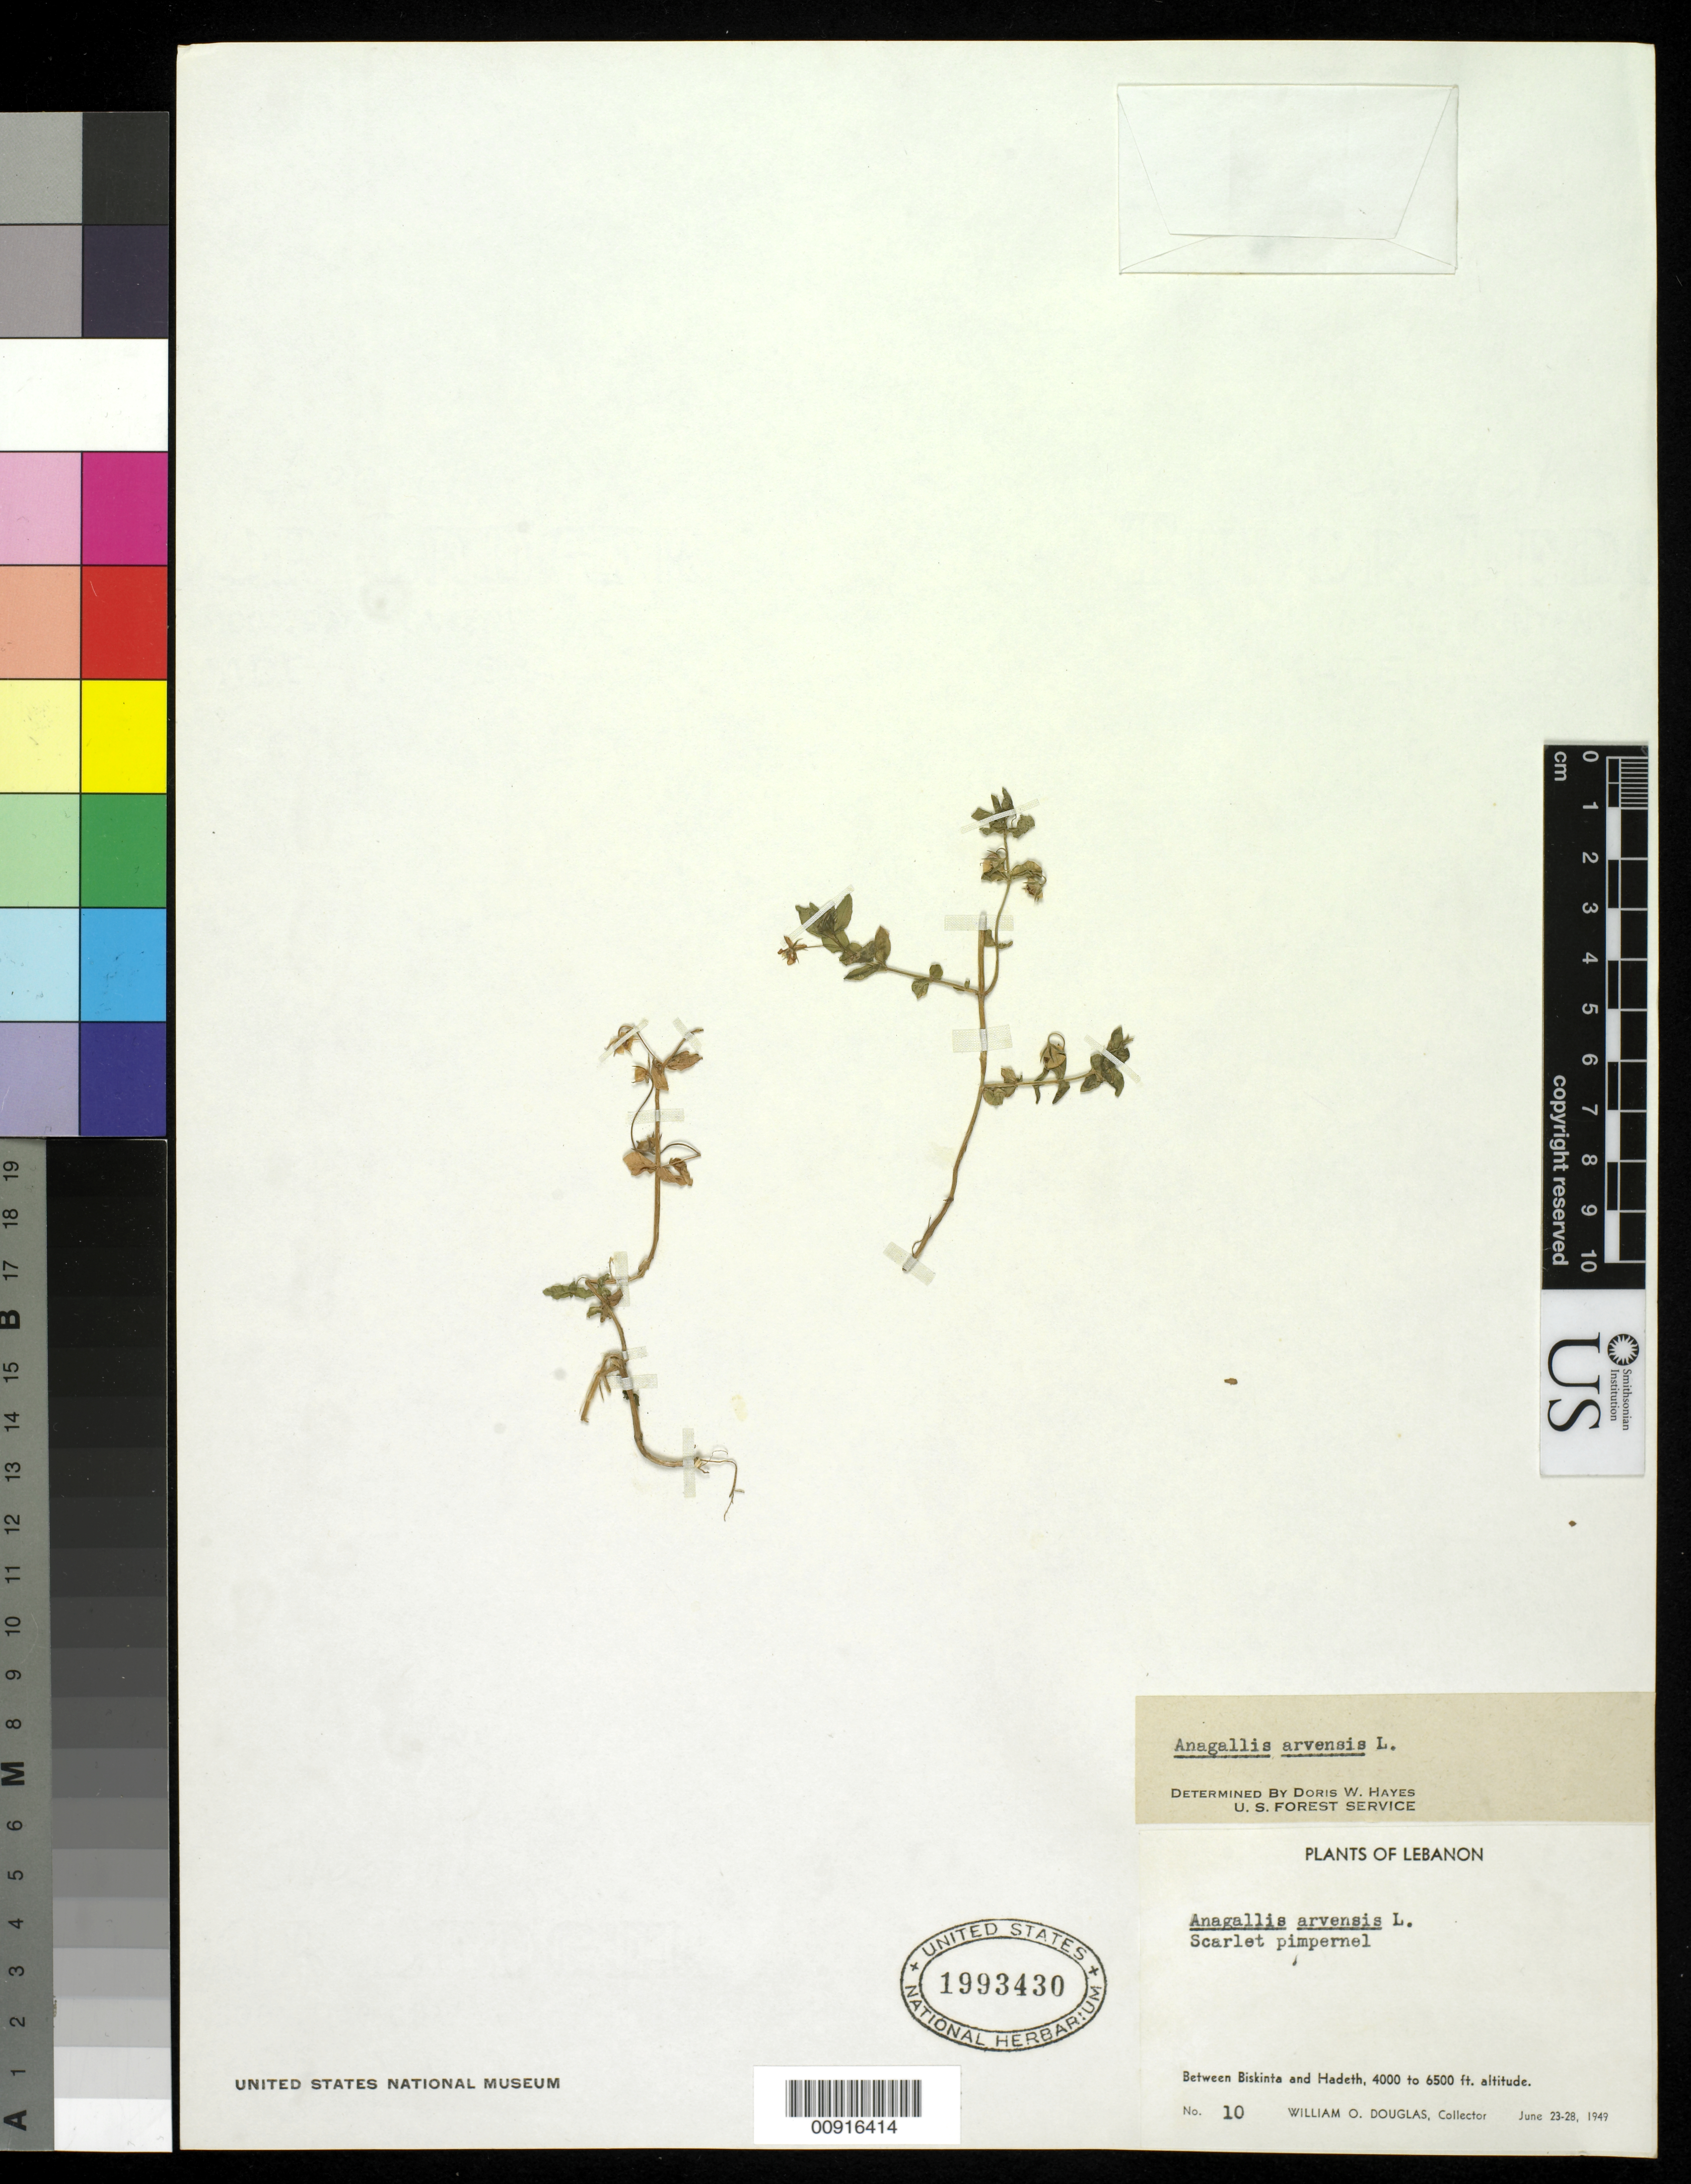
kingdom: Plantae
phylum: Tracheophyta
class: Magnoliopsida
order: Ericales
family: Primulaceae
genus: Anagallis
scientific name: Anagallis arvensis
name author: L.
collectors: W. Douglas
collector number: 10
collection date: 1949-06-23/1949-06-28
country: Lebanon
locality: Between Biskinta and Hadeth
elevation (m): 1219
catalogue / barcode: US 1993430